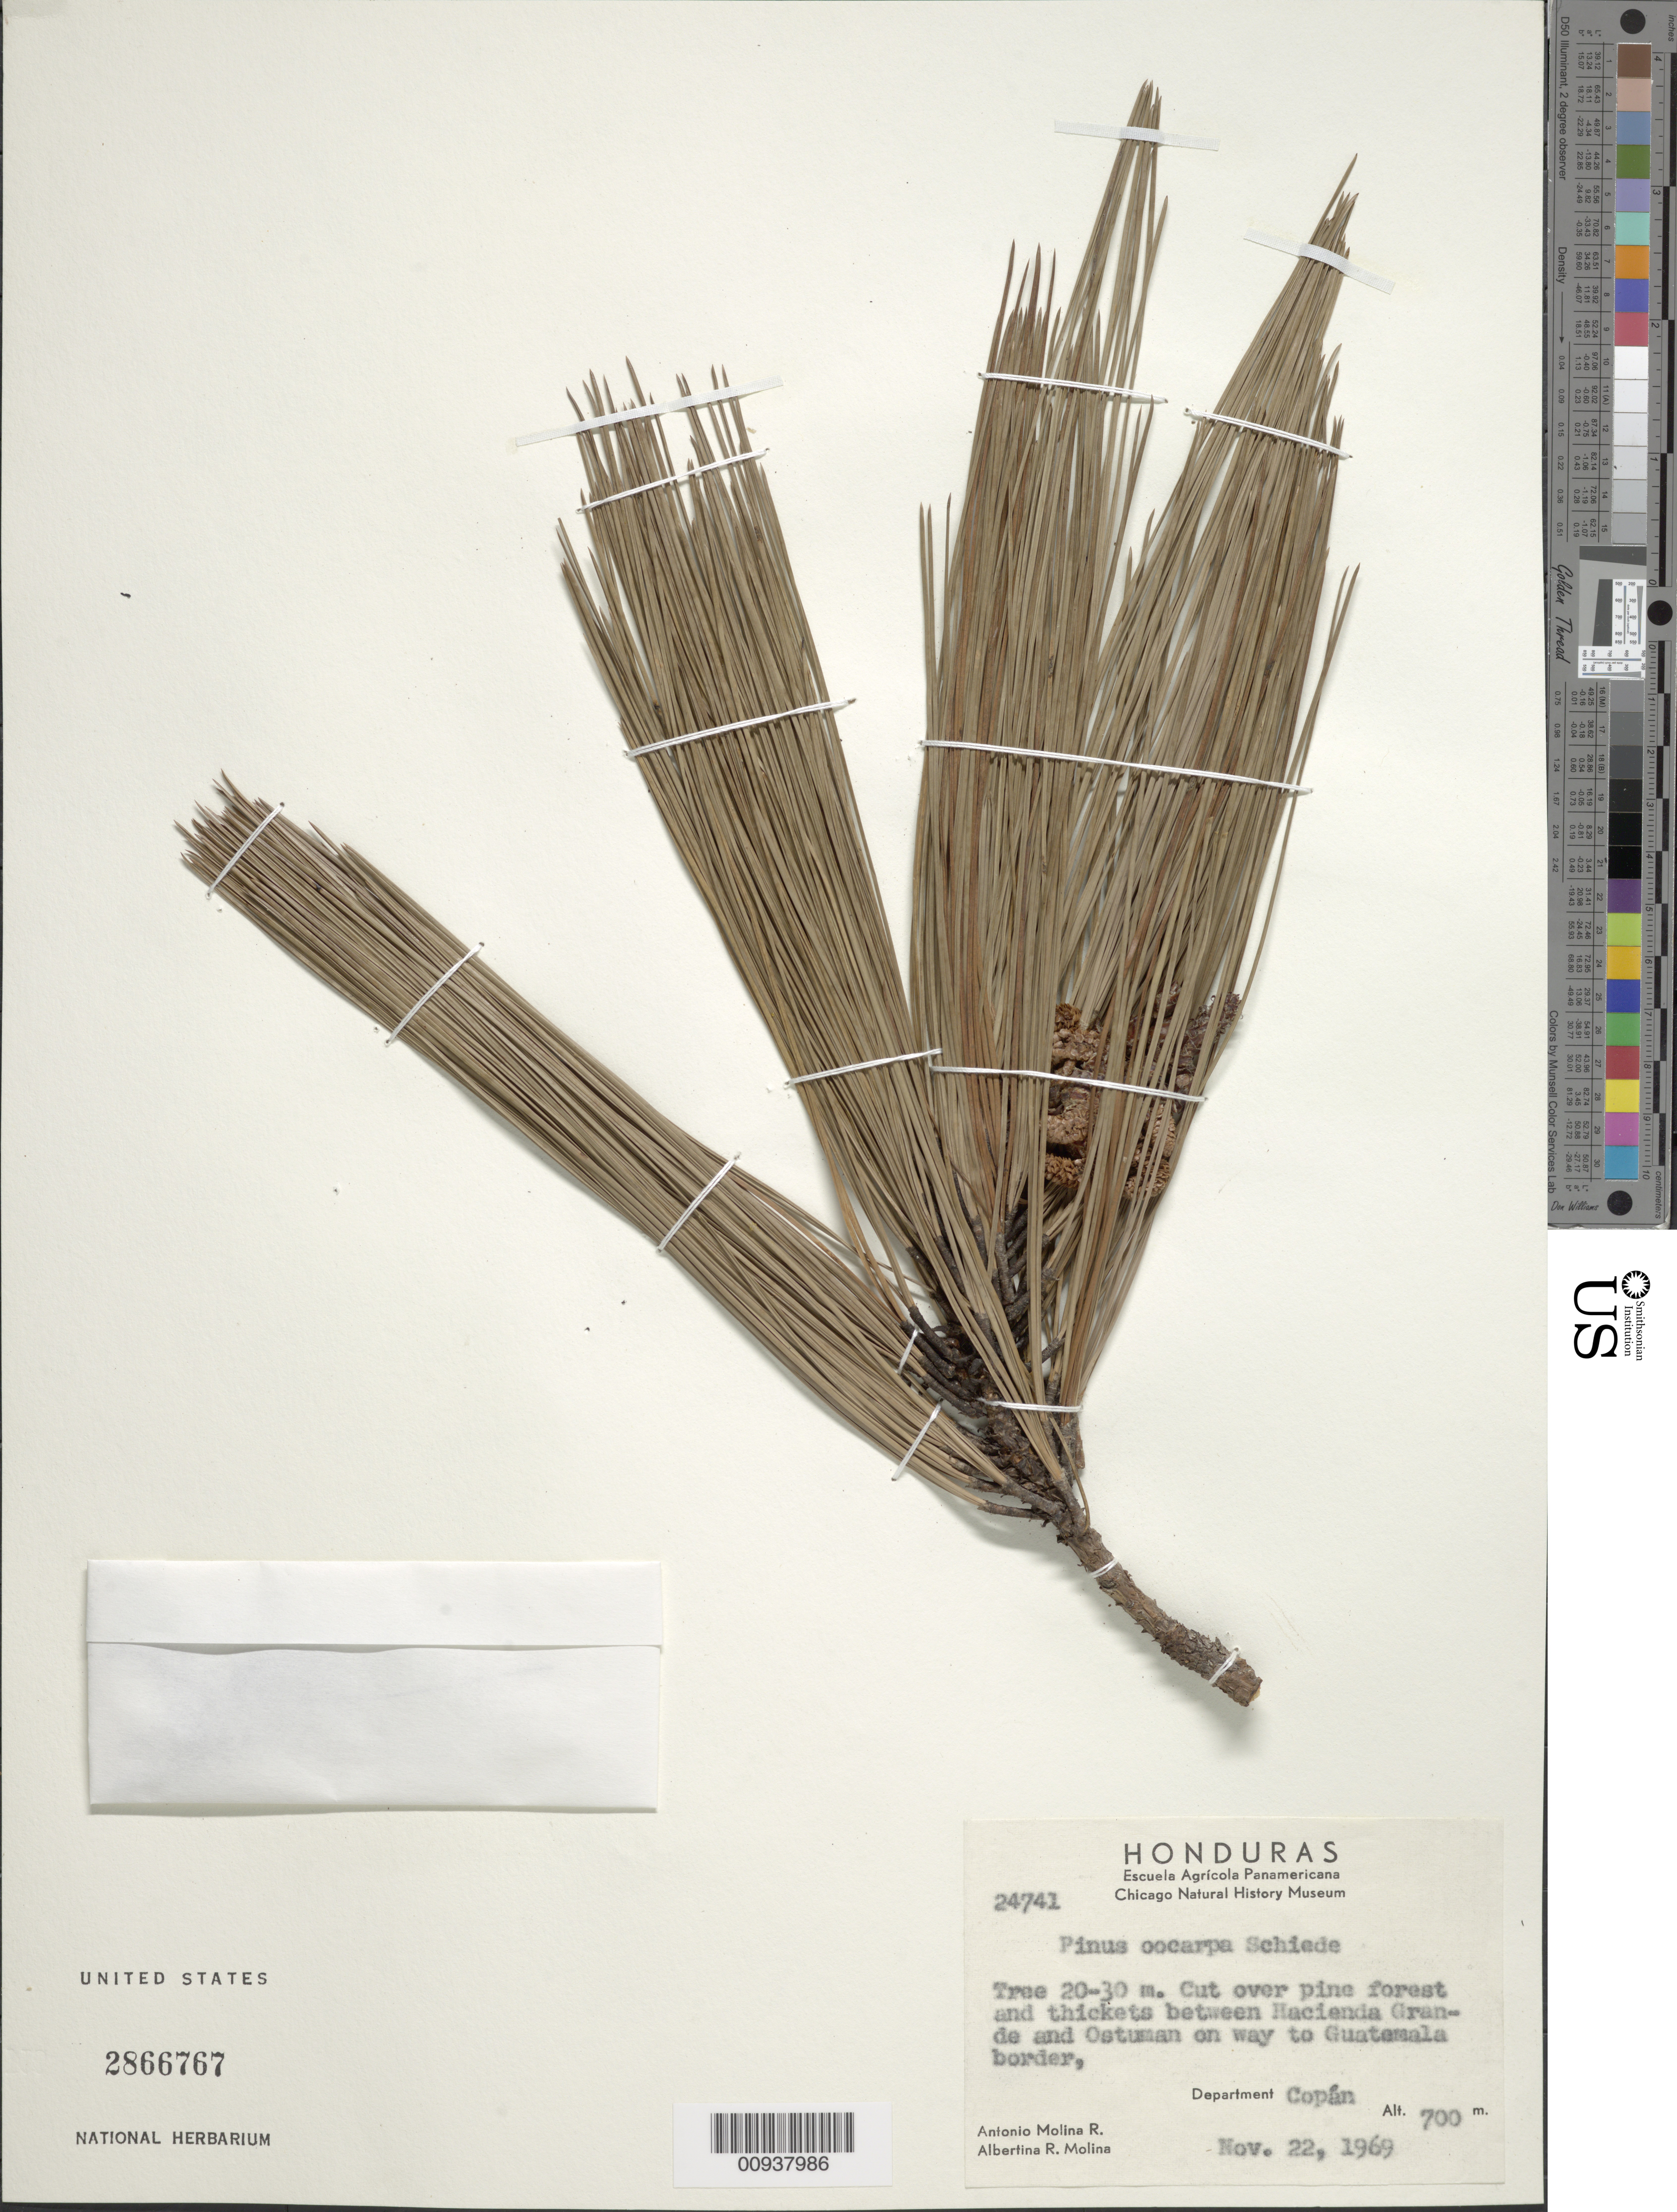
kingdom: Plantae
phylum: Tracheophyta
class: Pinopsida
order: Pinales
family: Pinaceae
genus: Pinus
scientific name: Pinus oocarpa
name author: Schiede ex Schltdl.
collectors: A. Molina R. & A. Molina R.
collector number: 24741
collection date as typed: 22 Nov 1969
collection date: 1969-11-22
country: Honduras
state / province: Copán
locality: Between Hacienda Grande and Ostuman on way to Guatemala border.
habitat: Cut over pine forest and thickets.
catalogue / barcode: US 2866767